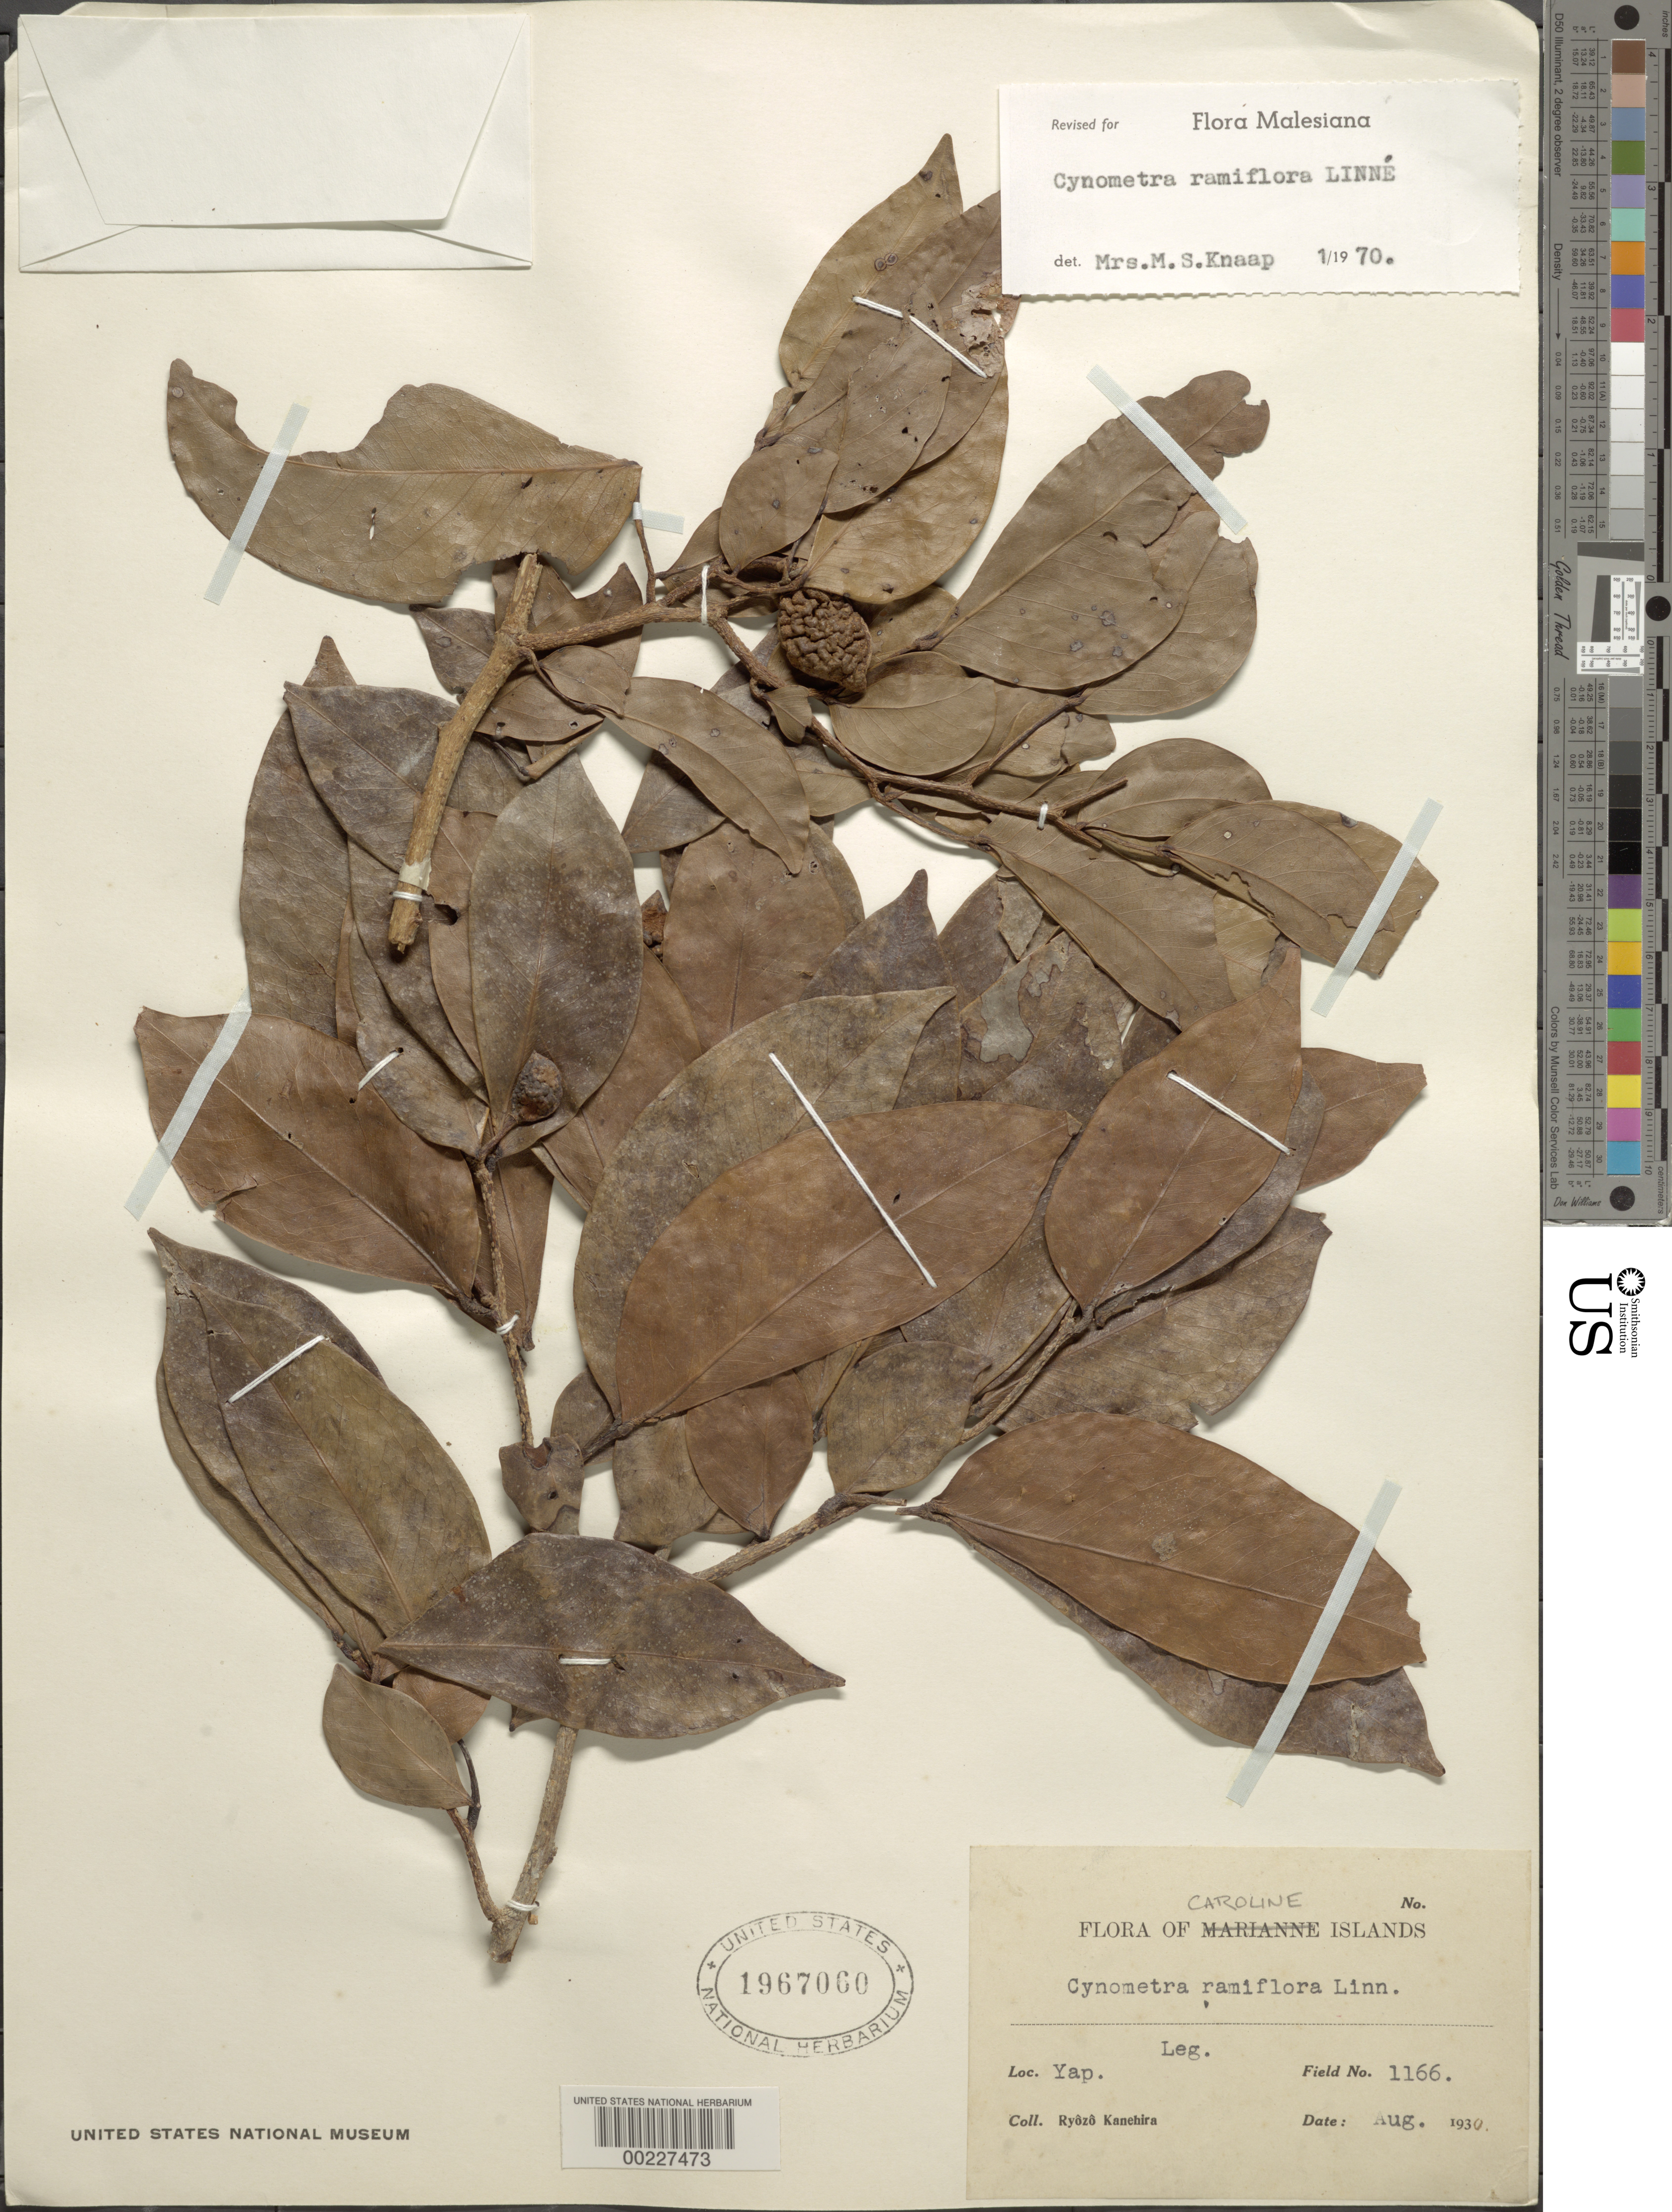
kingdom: Plantae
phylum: Tracheophyta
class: Magnoliopsida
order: Fabales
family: Fabaceae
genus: Cynometra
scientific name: Cynometra ramiflora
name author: L.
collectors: R. Kanehira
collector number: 1166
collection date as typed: Aug 1930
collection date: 1930-08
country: Micronesia, Federated States of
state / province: Yap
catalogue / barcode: US 1967060